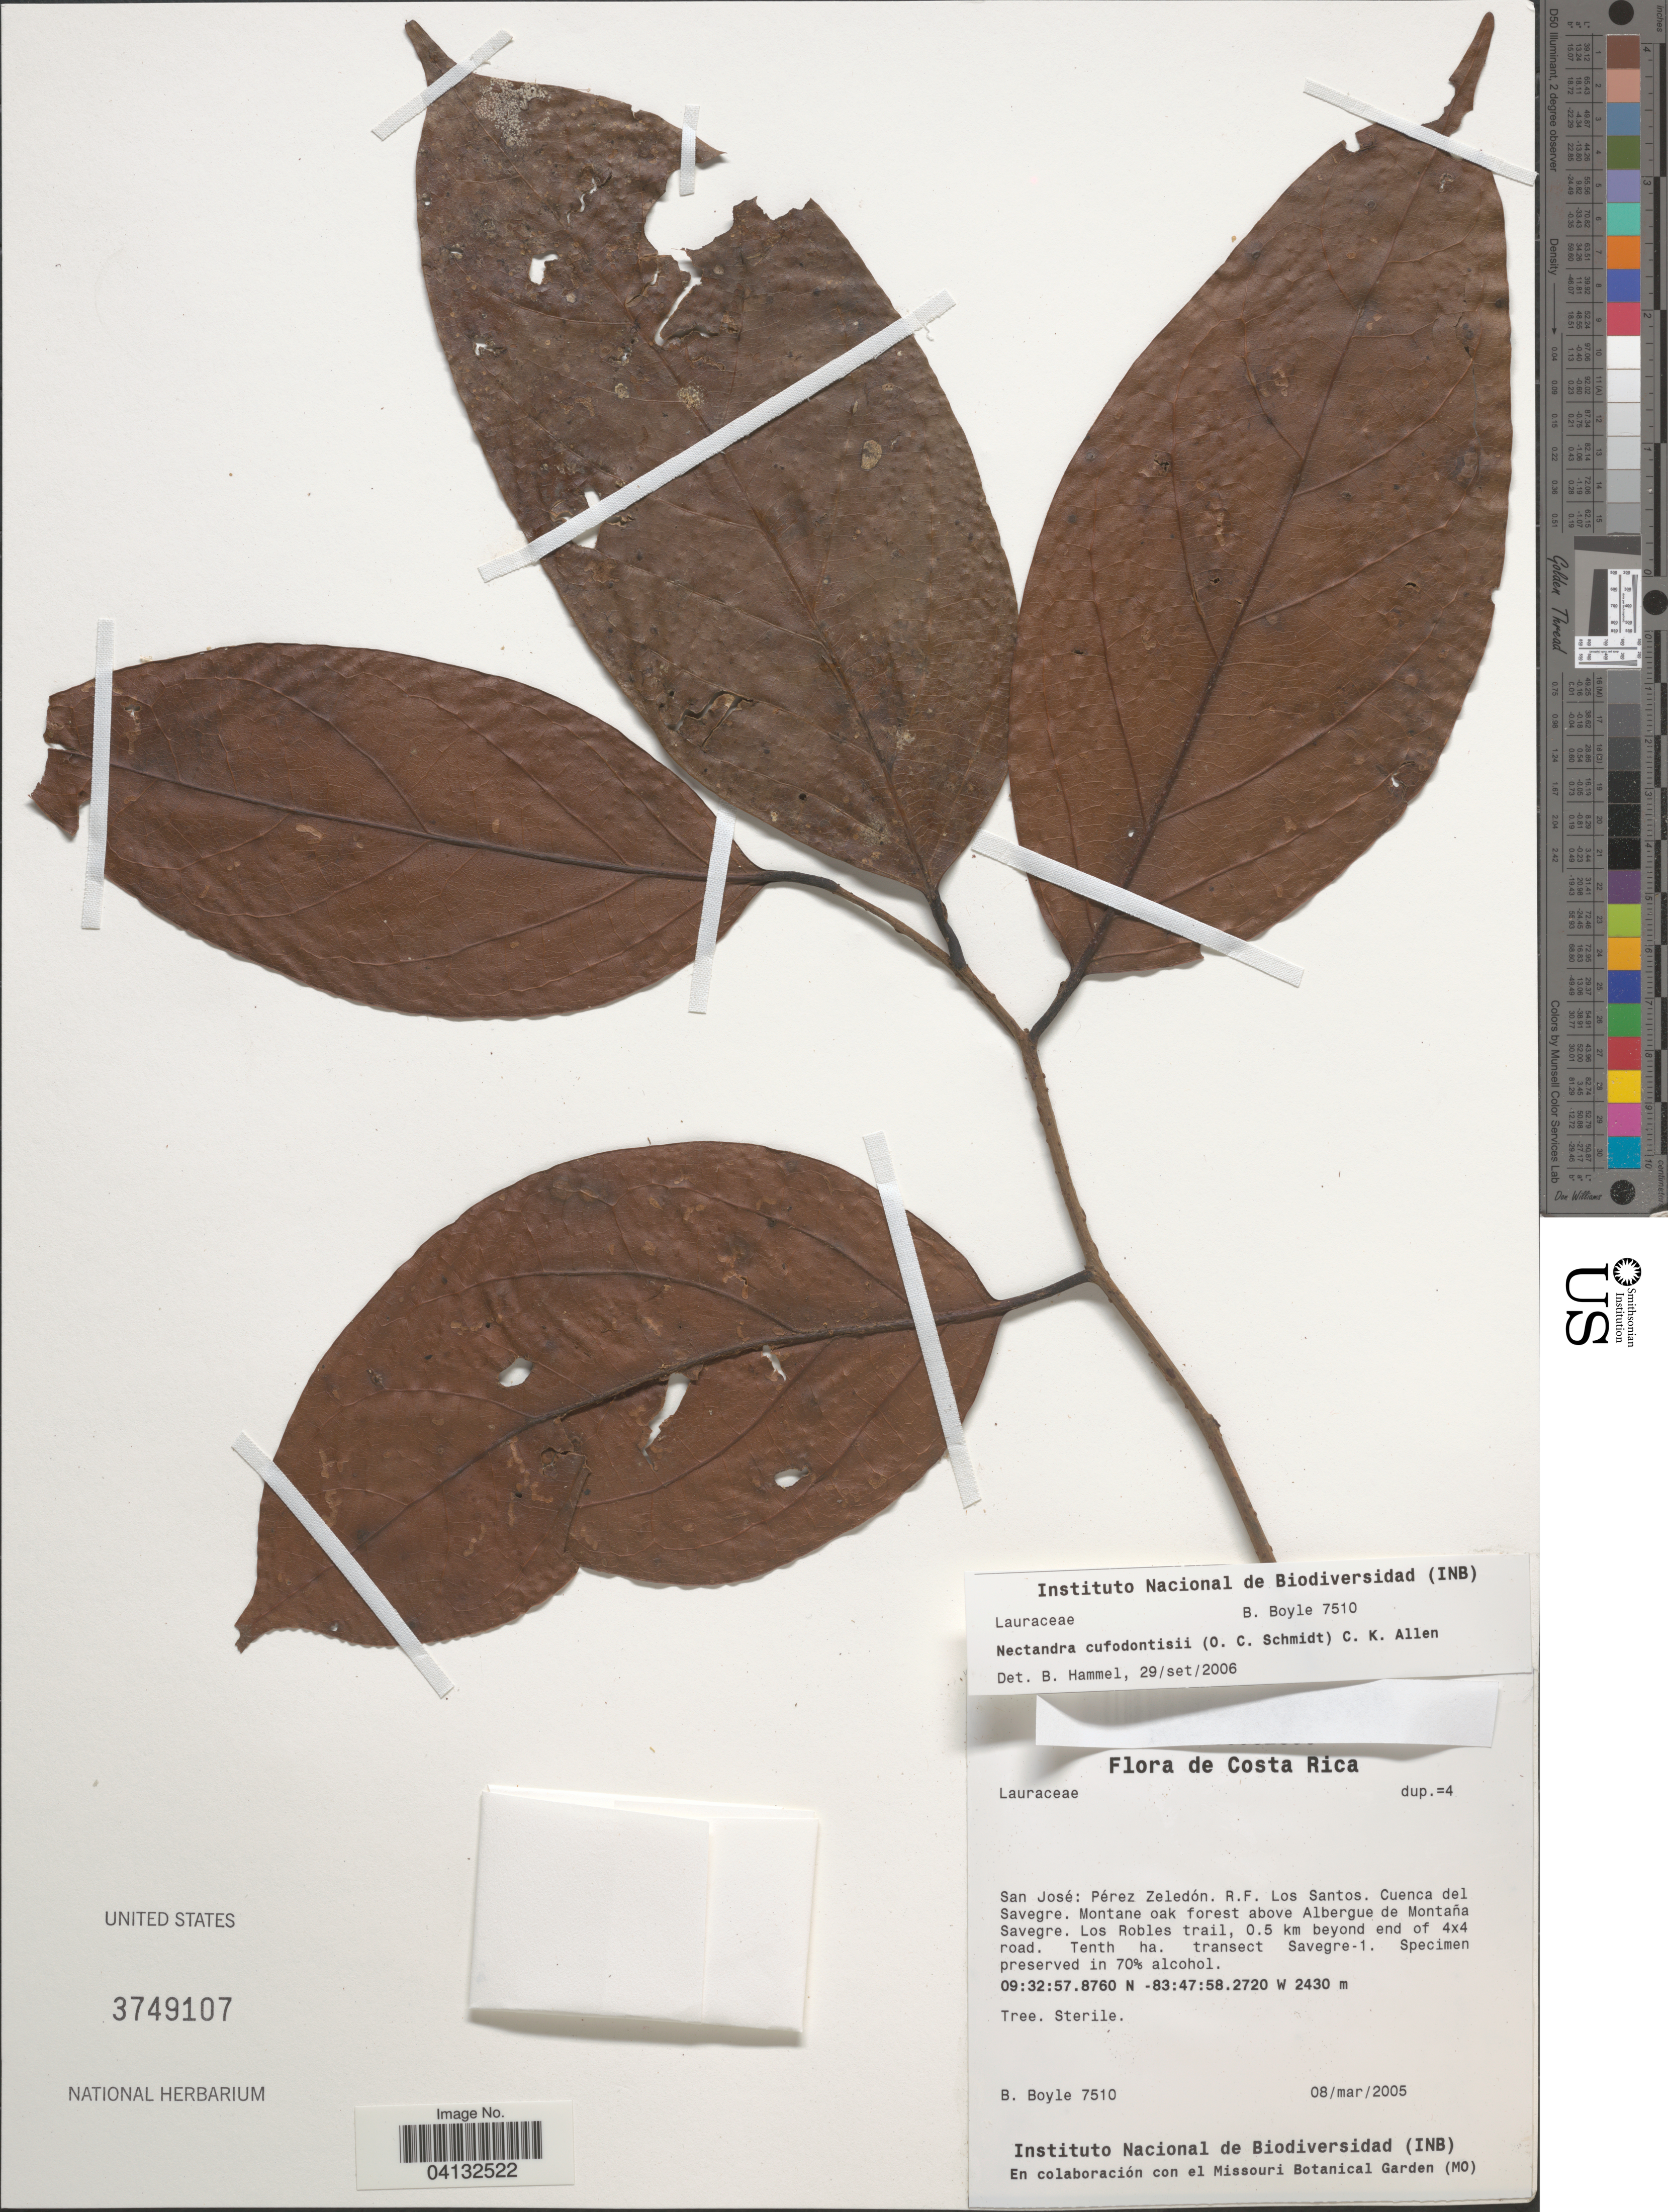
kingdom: Plantae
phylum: Tracheophyta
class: Magnoliopsida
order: Laurales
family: Lauraceae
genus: Nectandra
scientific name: Nectandra cufodontisii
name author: (O.C. Schmidt) C.K. Allen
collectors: B. Boyle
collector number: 7510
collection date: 2005-03-08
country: Costa Rica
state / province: San José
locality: Pérez Zeledón. R.F. Los Santos. Cuenca del Savegre. Montane oak forest above Albergue de Montaña Savegre. Los Robles trail, 0.5 km beyond end of 4x4 road. Tenth ha. transect Savegre-1.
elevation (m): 2430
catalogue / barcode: US 3749107